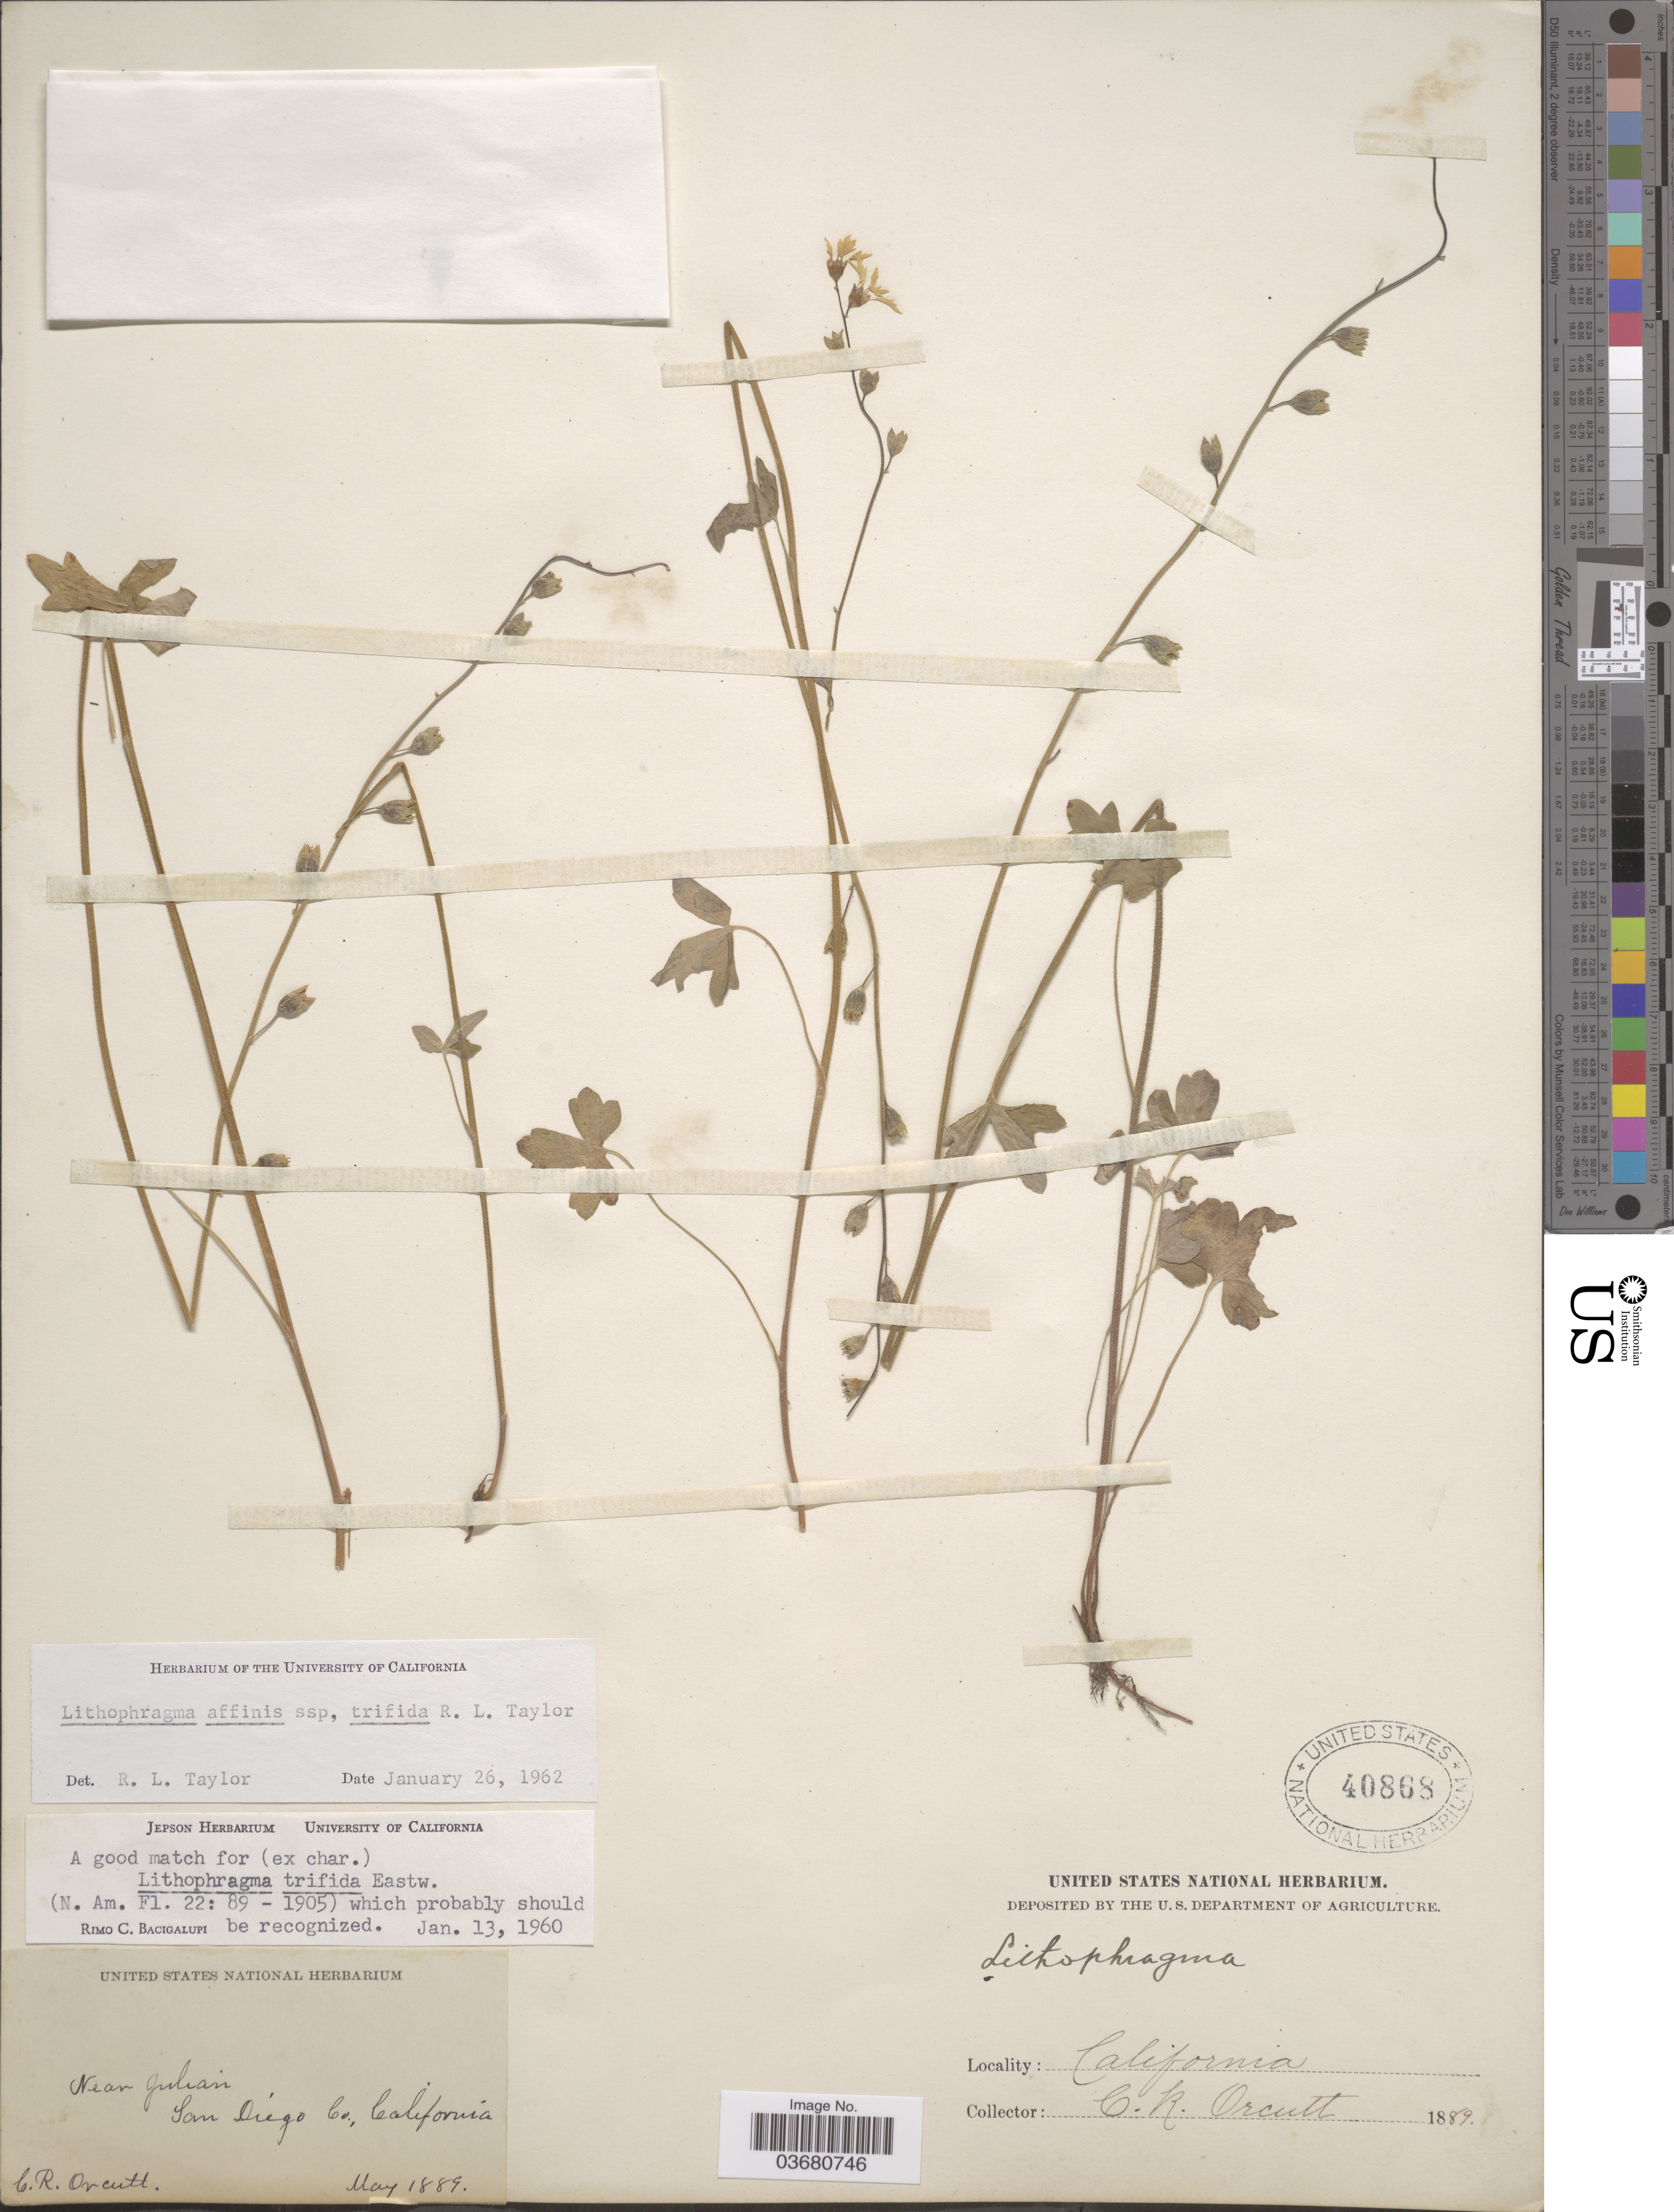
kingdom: Plantae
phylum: Tracheophyta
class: Magnoliopsida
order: Saxifragales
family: Saxifragaceae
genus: Lithophragma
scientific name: Lithophragma affine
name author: A. Gray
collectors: C. R. Orcutt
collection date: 1889-05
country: United States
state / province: California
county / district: San Diego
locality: Near Julian, San Diego Co.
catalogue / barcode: US 40868